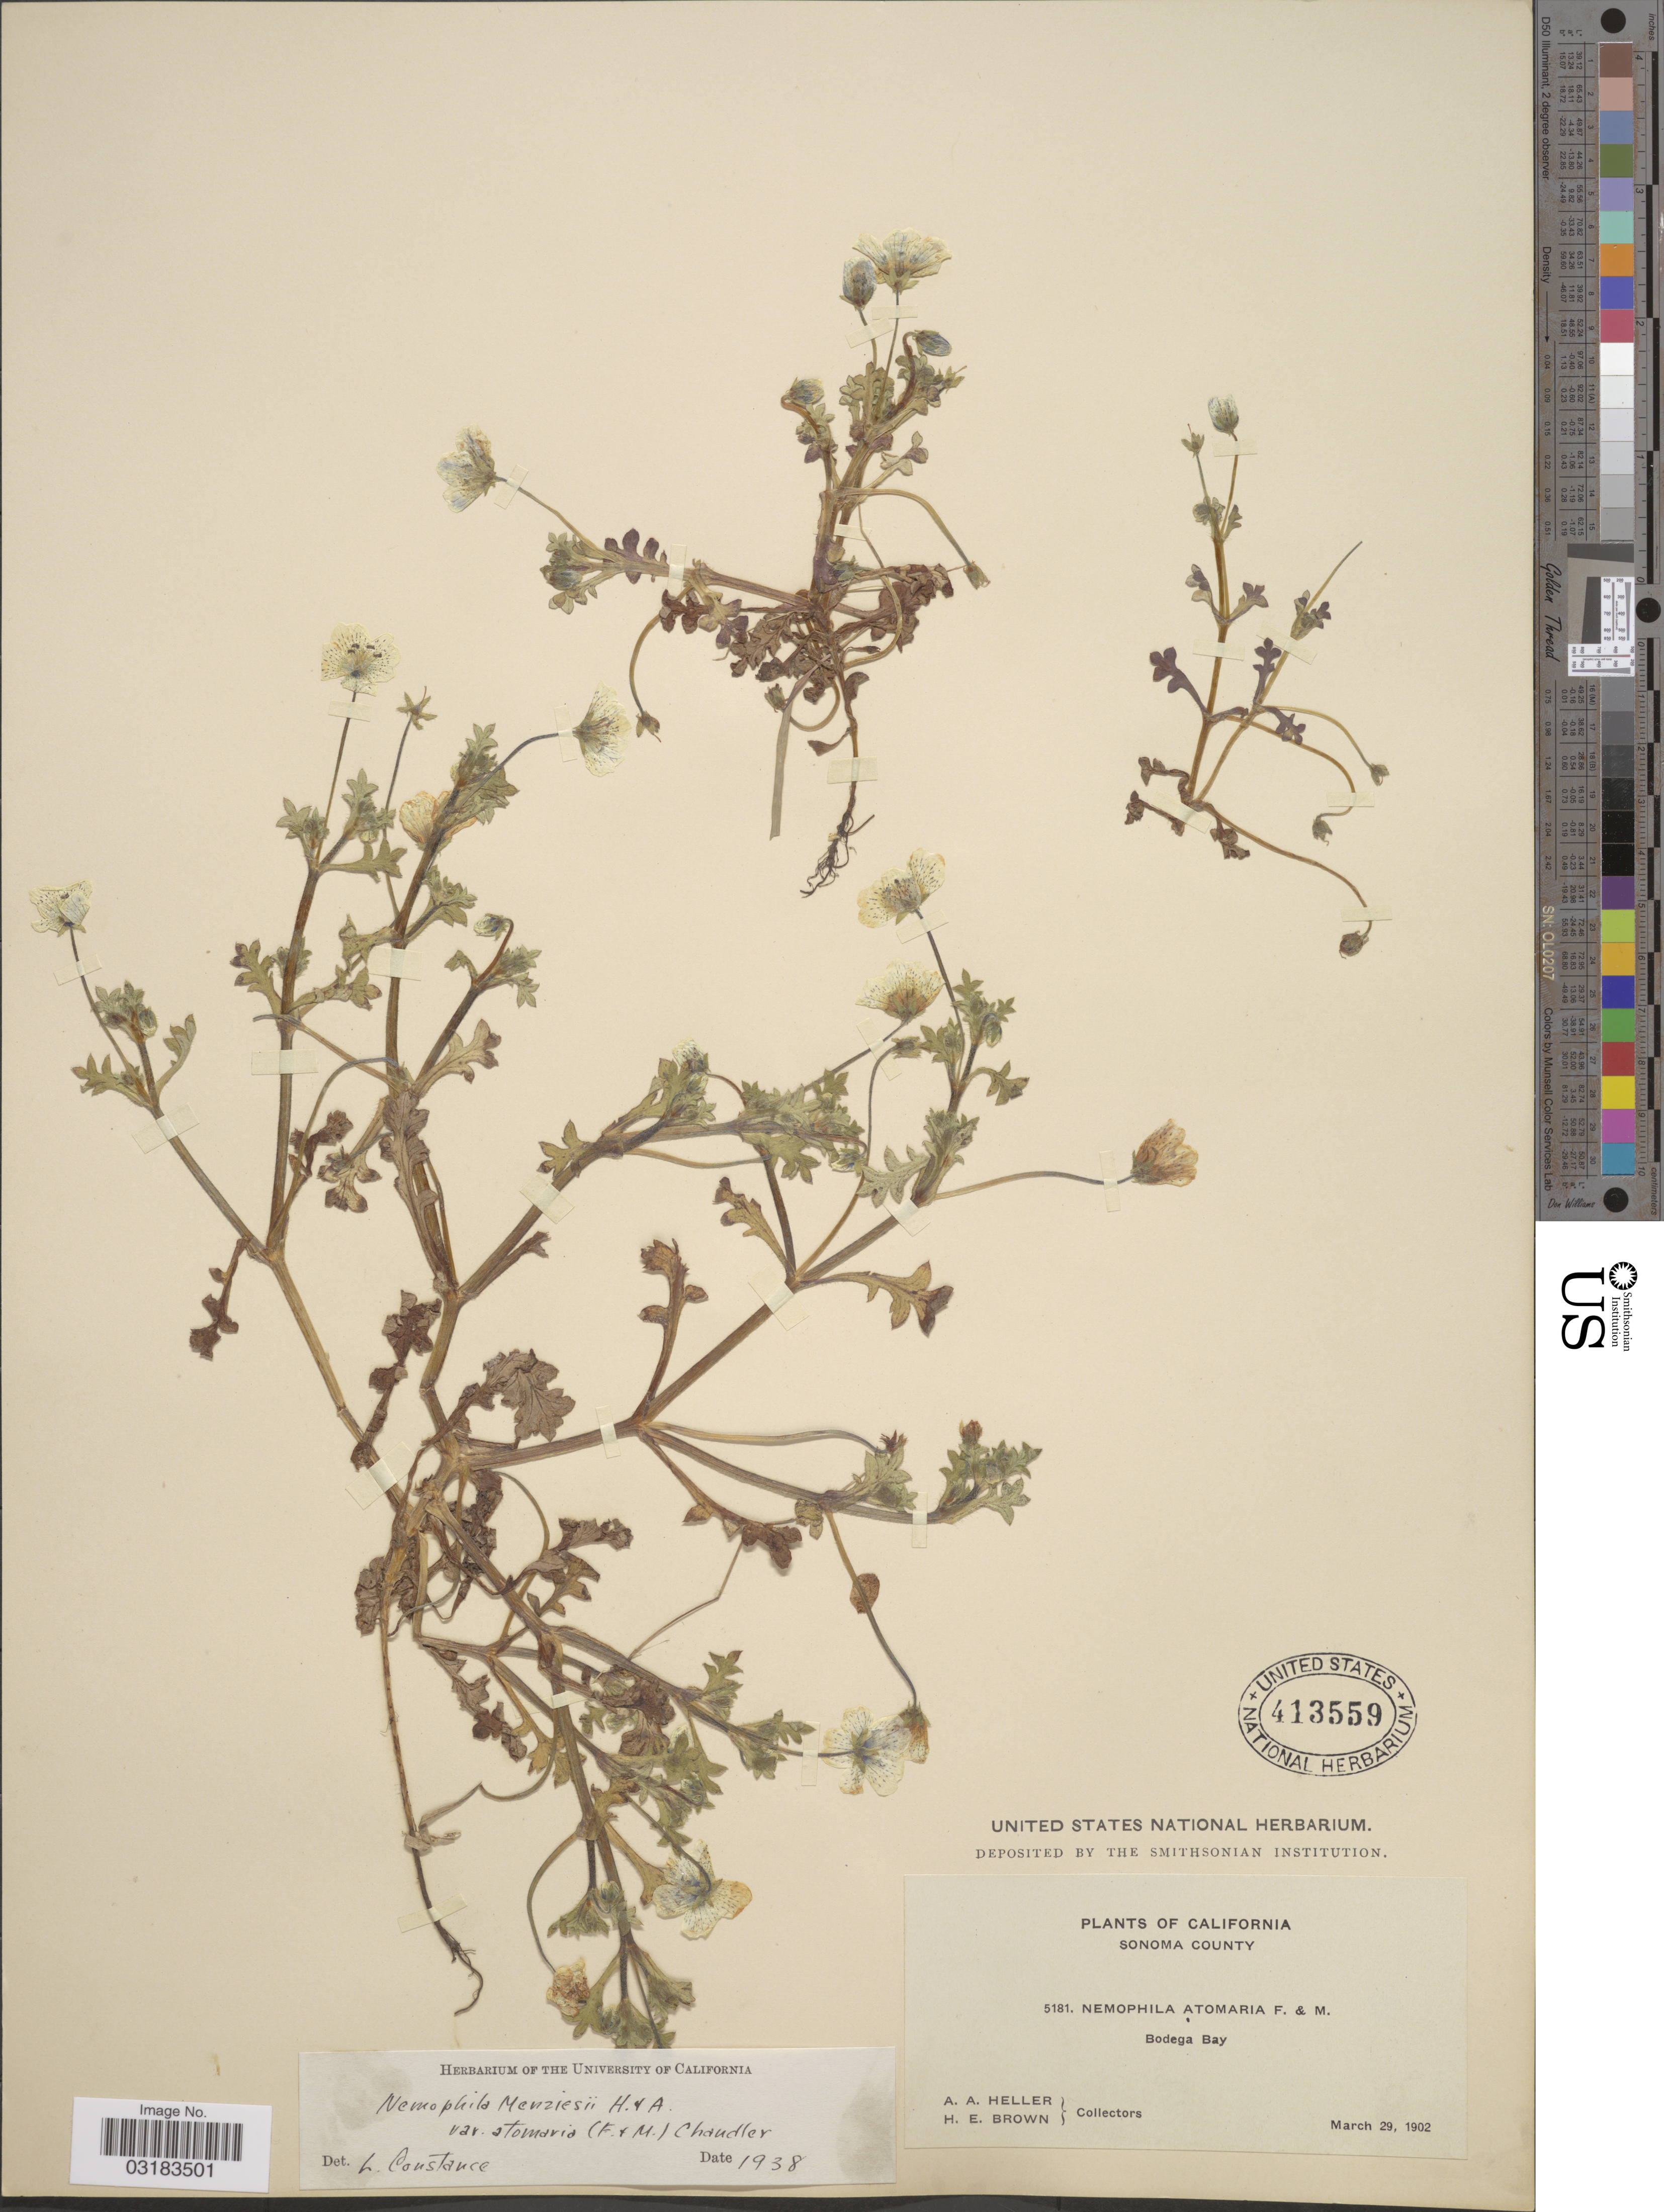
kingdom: Plantae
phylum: Tracheophyta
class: Magnoliopsida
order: Boraginales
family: Hydrophyllaceae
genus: Nemophila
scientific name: Nemophila menziesii var. atomaria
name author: (Fisch. & C.A. Mey.) H.P. Chandler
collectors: A. A. Heller & H. E. Brown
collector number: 5181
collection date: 1902-03-29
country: United States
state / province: California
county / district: Sonoma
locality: Sonoma County. Bodega Bay.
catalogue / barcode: US 413559